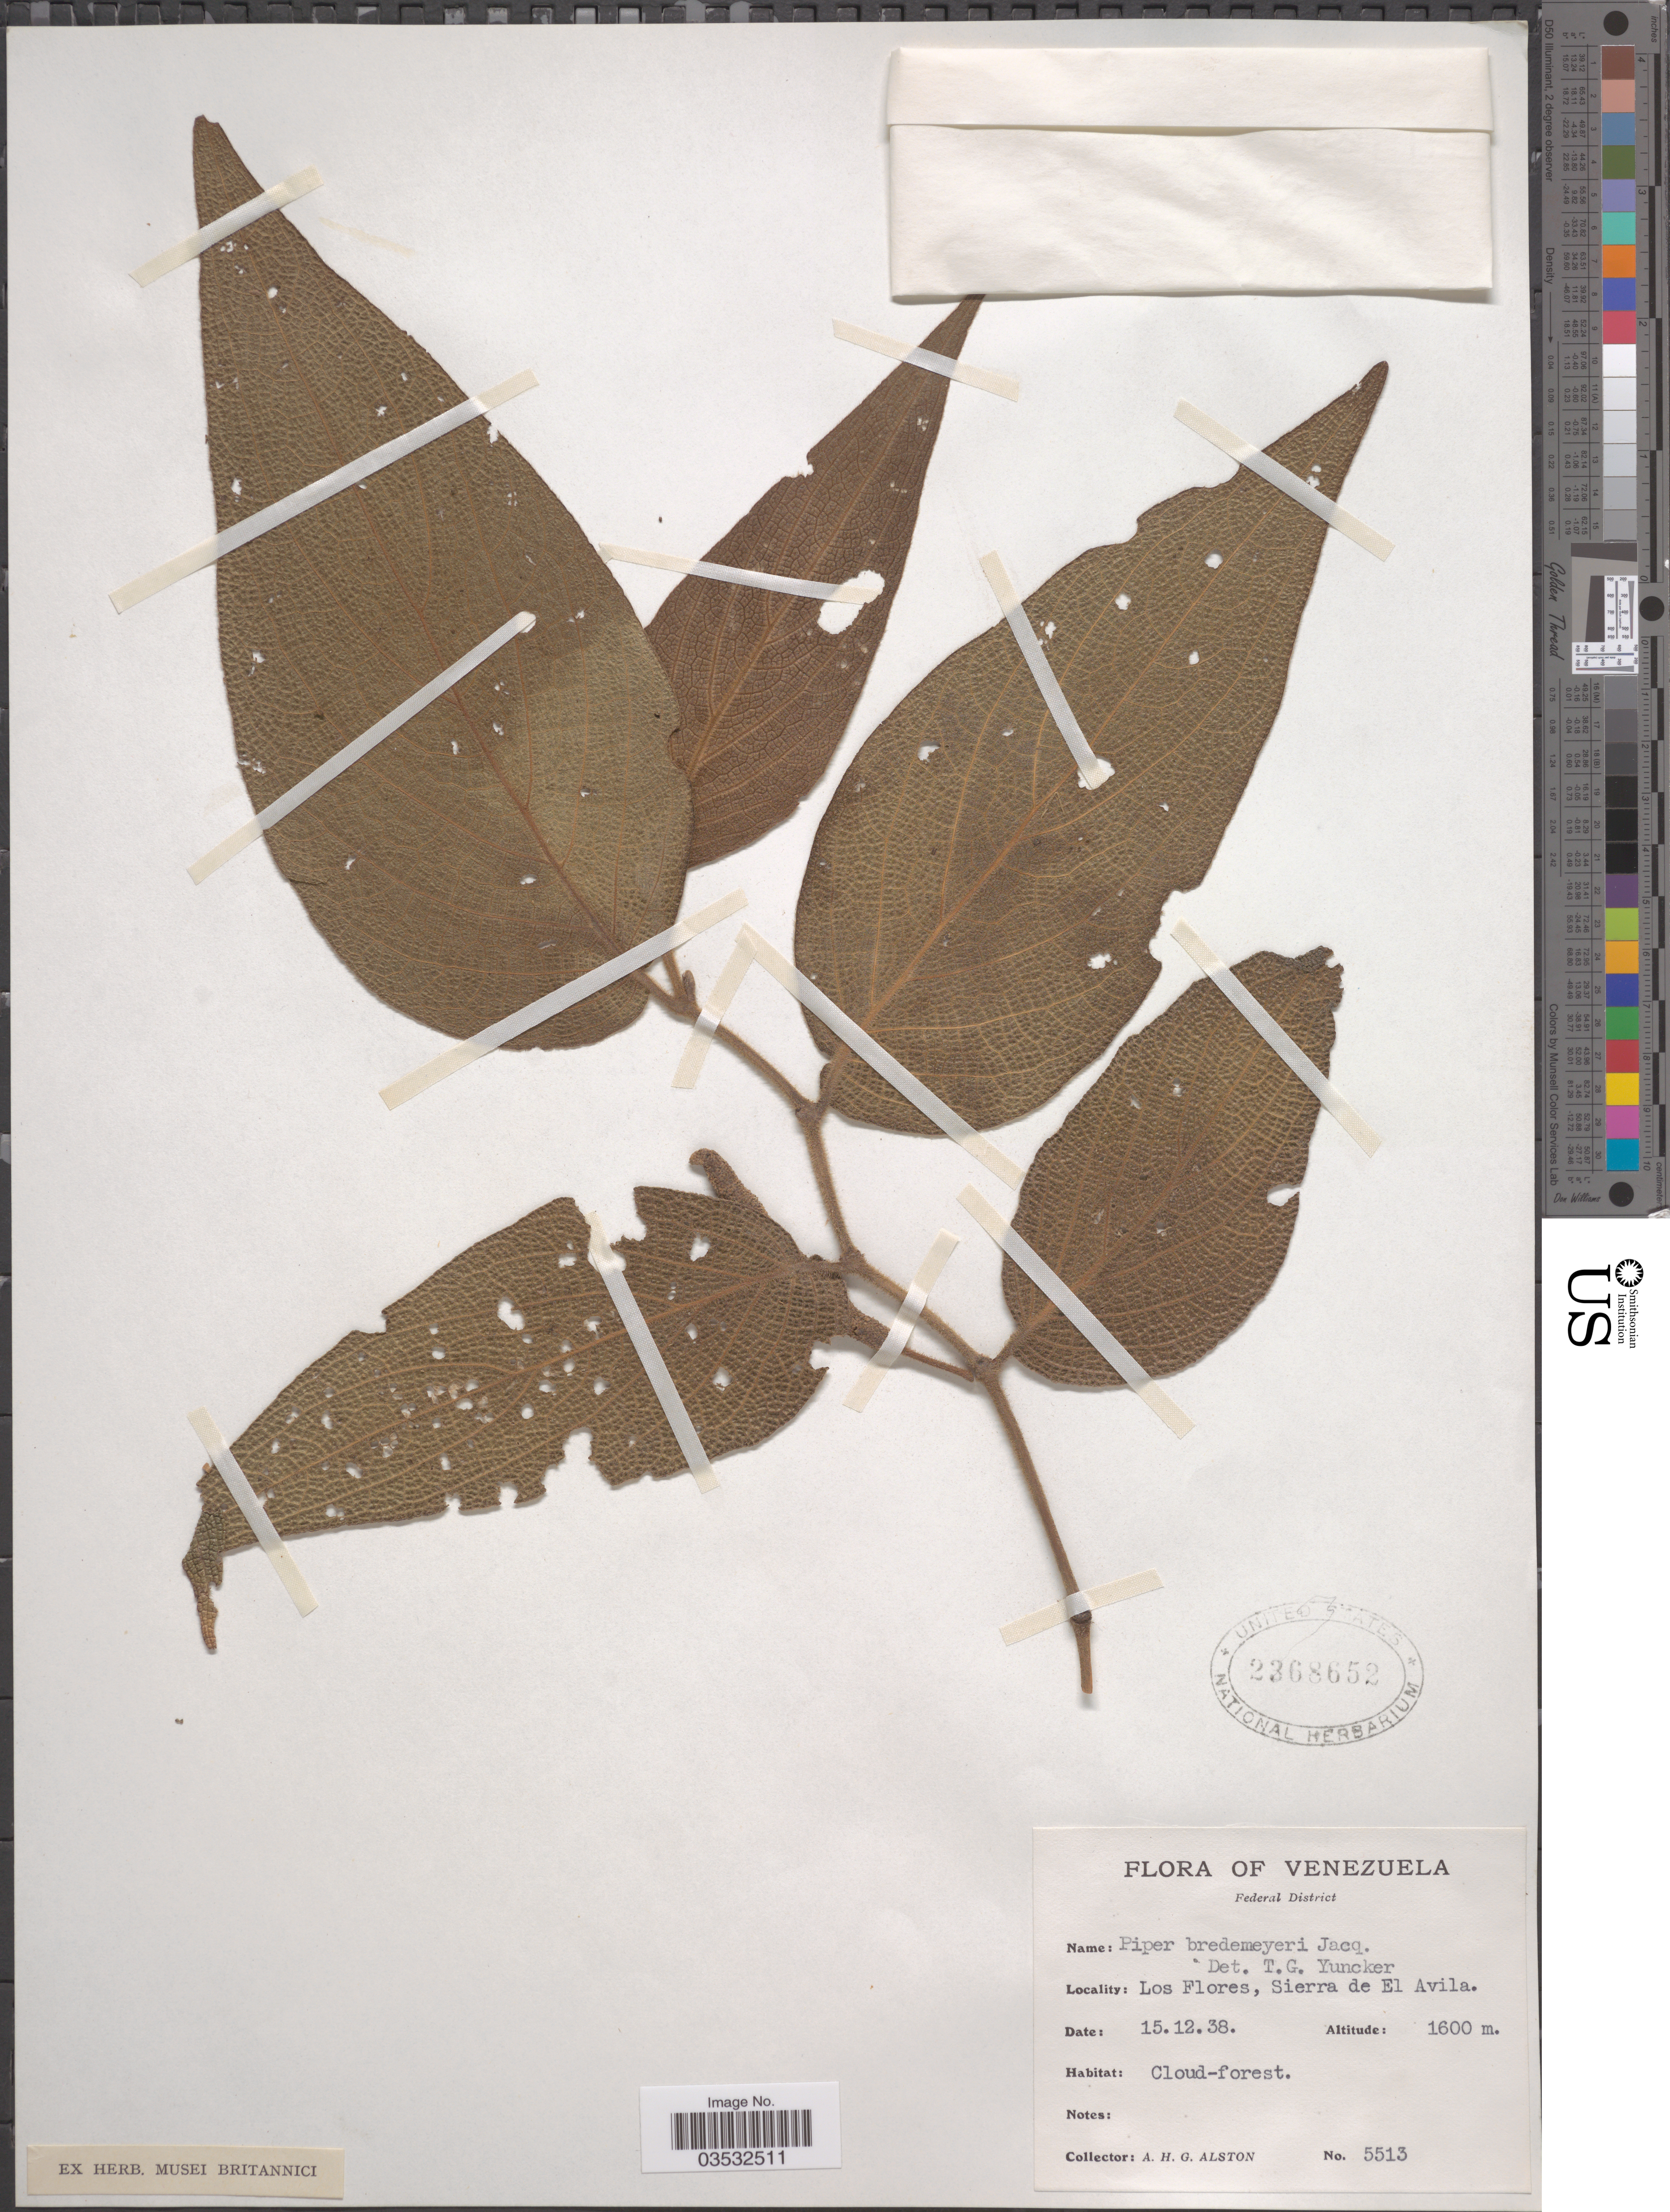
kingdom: Plantae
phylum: Tracheophyta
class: Magnoliopsida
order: Piperales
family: Piperaceae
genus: Piper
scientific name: Piper bredemeyeri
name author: J. Jacq.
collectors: A. H. Alston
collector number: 5513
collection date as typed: Transcribed d/m/y: 15/12/38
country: Venezuela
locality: Federal District. Los Flores, Sierra de El Avila.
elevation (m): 1600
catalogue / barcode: US 2368652